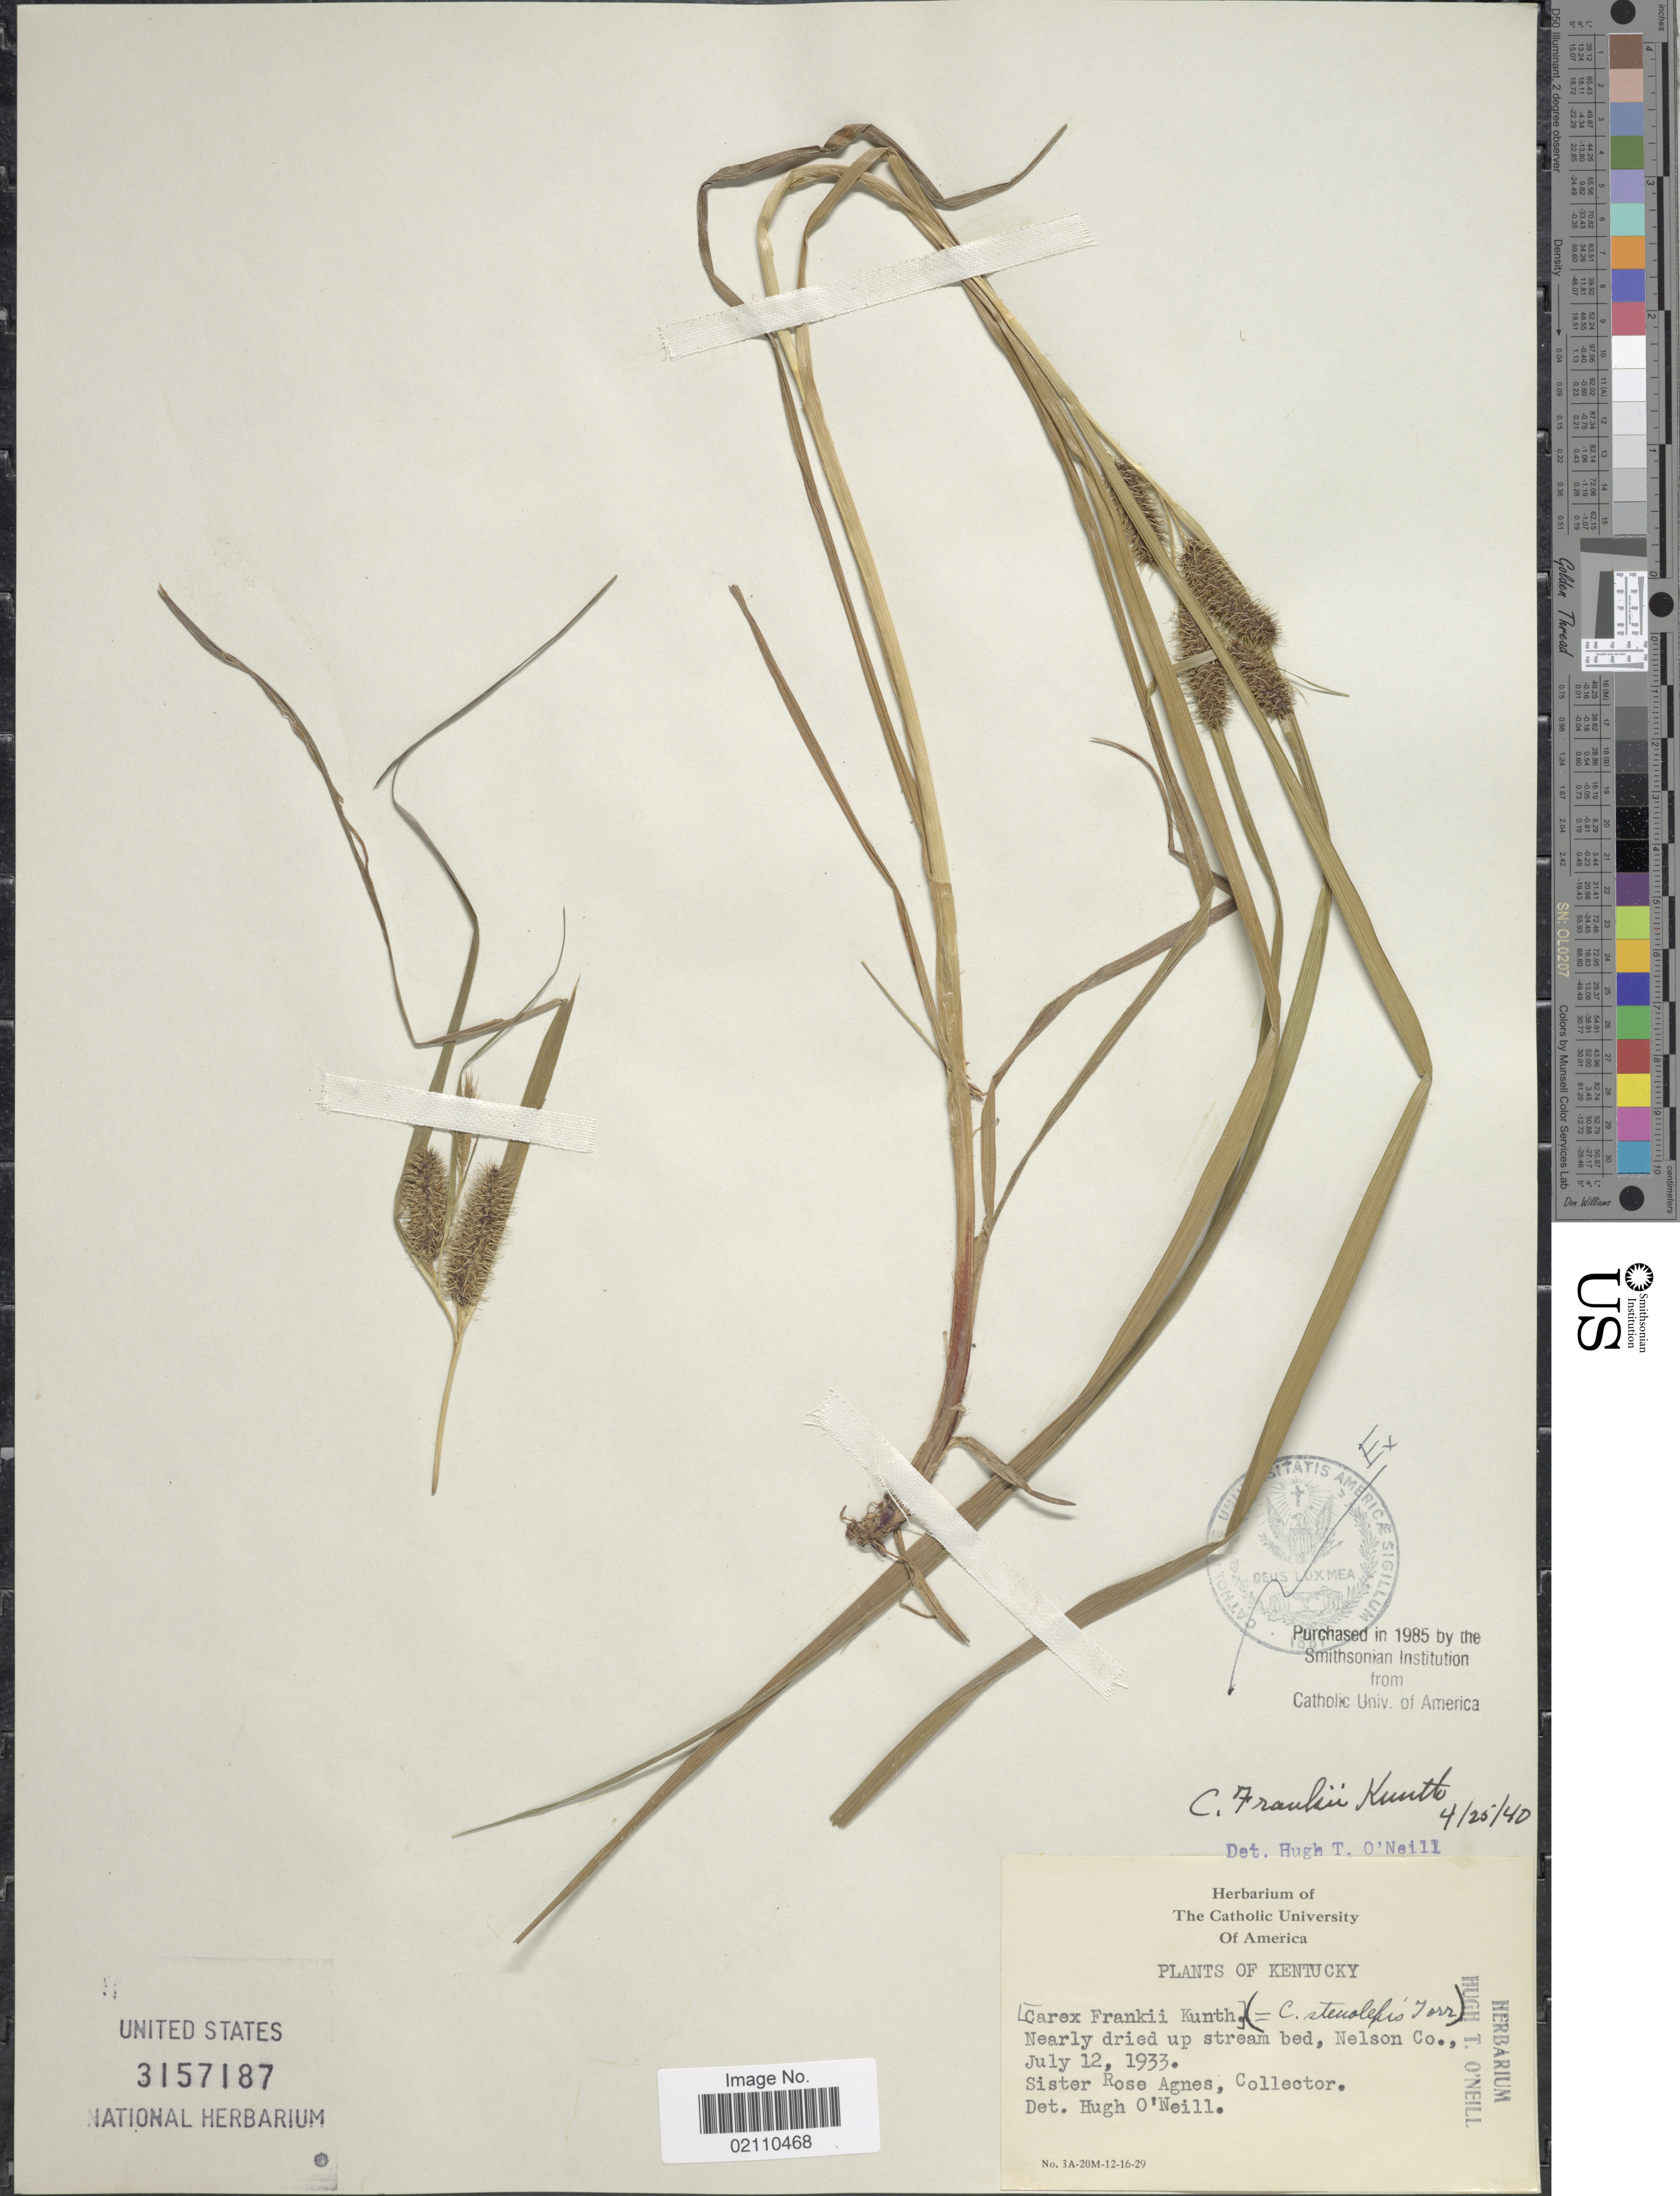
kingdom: Plantae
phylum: Tracheophyta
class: Liliopsida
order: Poales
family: Cyperaceae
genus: Carex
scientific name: Carex frankii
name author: Kunth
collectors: Sister Rose Agnes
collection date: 1933-07-12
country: United States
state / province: Kentucky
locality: Nelson Co.,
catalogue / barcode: US 3157187